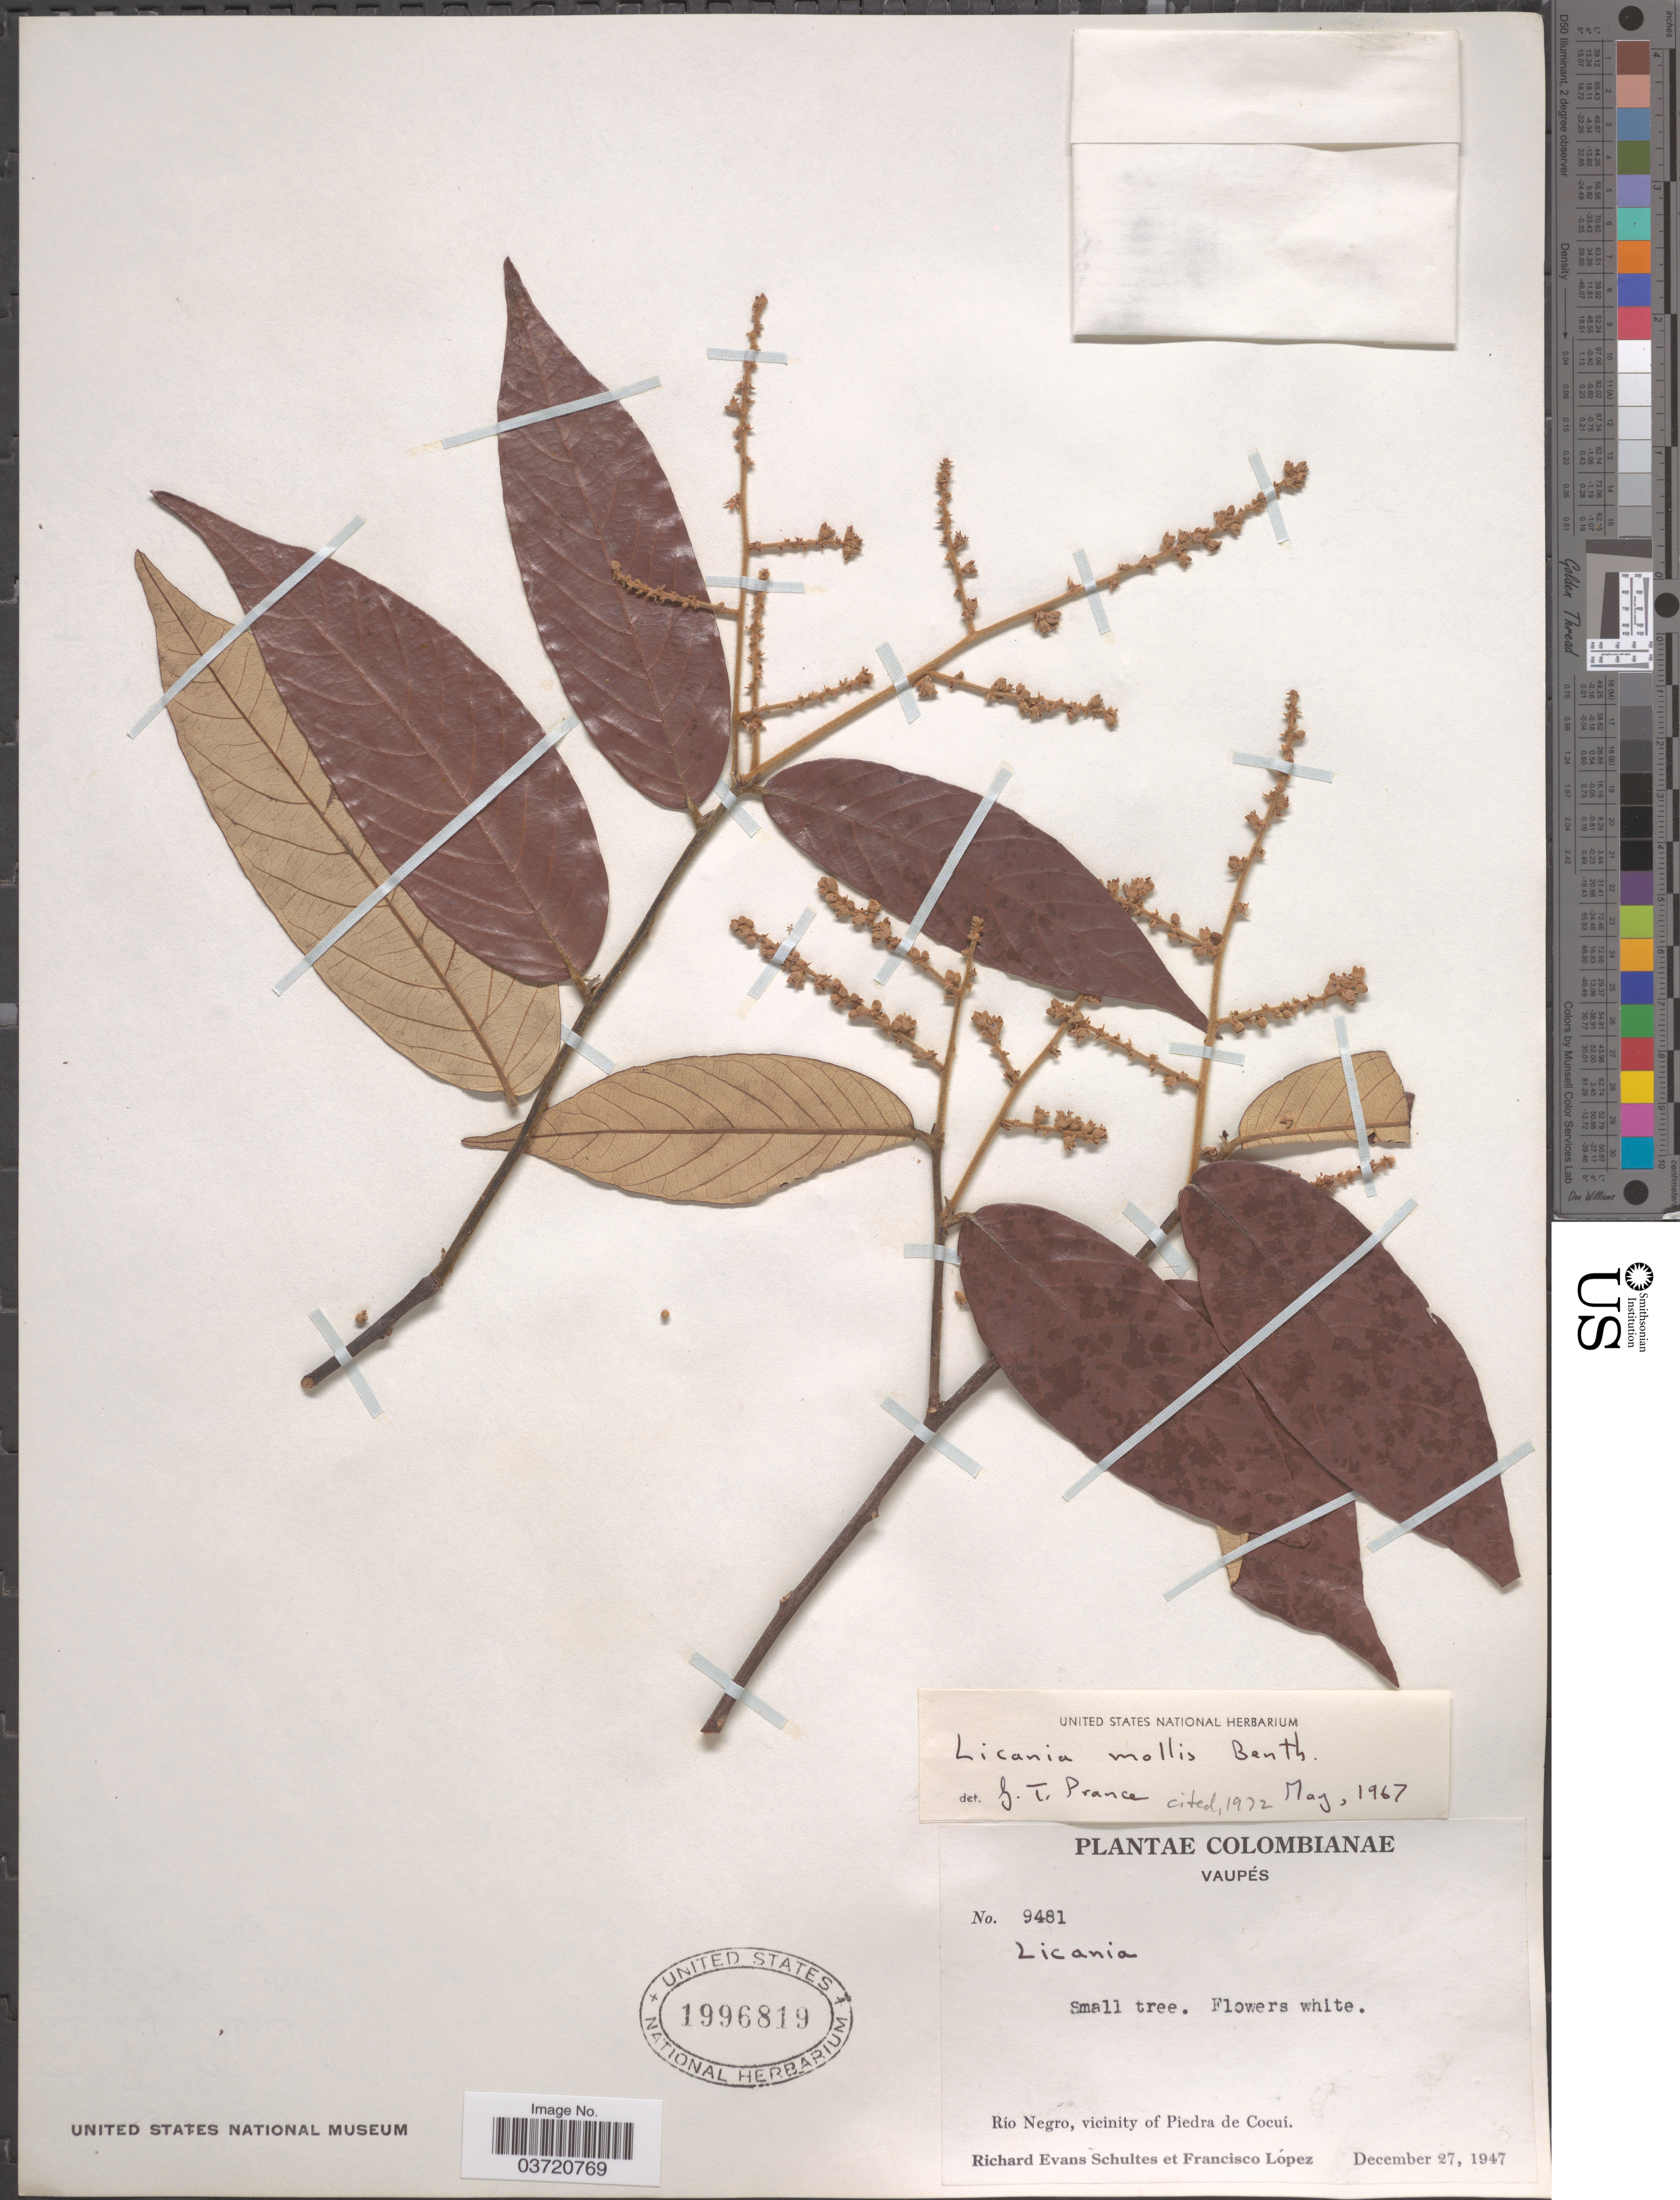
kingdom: Plantae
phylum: Tracheophyta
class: Magnoliopsida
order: Malpighiales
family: Chrysobalanaceae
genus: Licania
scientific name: Licania mollis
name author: Benth.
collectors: R. E. Schultes & F. Lopéz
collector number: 9481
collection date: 1947-12-27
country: Colombia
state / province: Vaupés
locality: Río Negro, vicinity of Piedraa de Cocuí.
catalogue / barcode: US 1996819